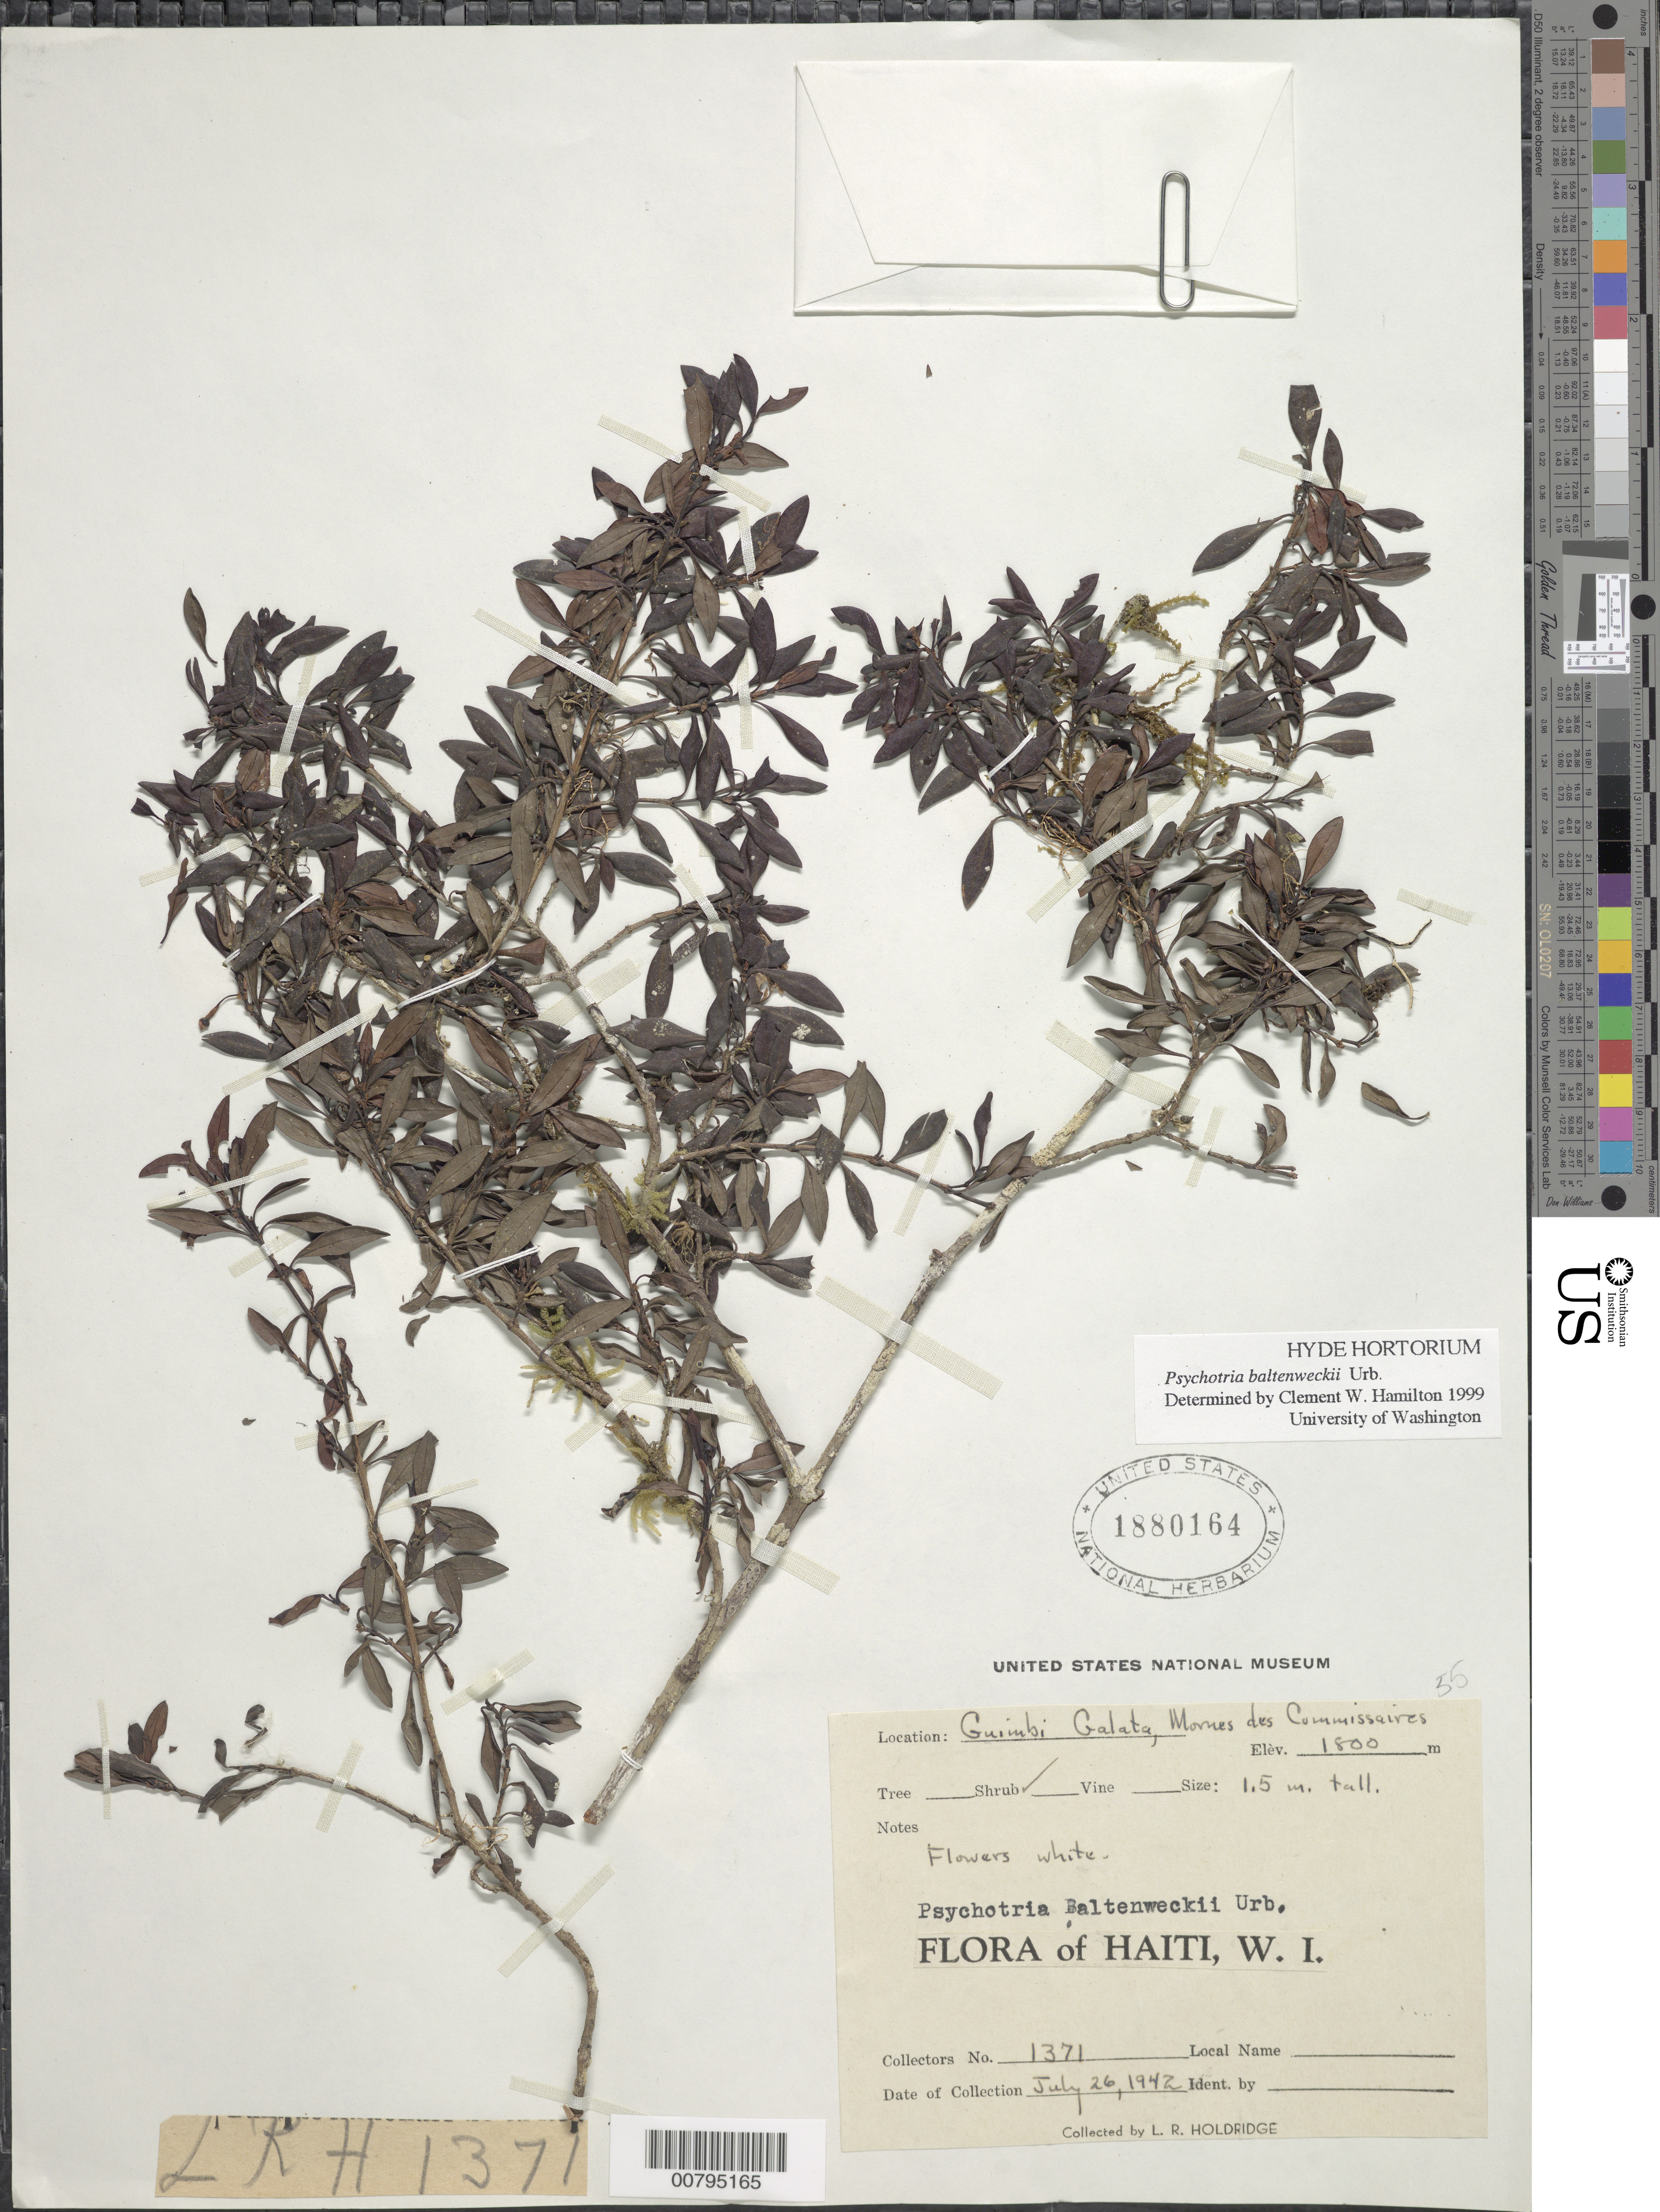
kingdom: Plantae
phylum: Tracheophyta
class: Magnoliopsida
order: Gentianales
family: Rubiaceae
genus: Psychotria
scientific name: Psychotria baltenweckii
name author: Urb.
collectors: L. Holdridge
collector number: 1371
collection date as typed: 26 Jul 1942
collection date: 1942-07-26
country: Haiti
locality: Guimbi Galata, Nornes des Commissaires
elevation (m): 1800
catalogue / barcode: US 1880164